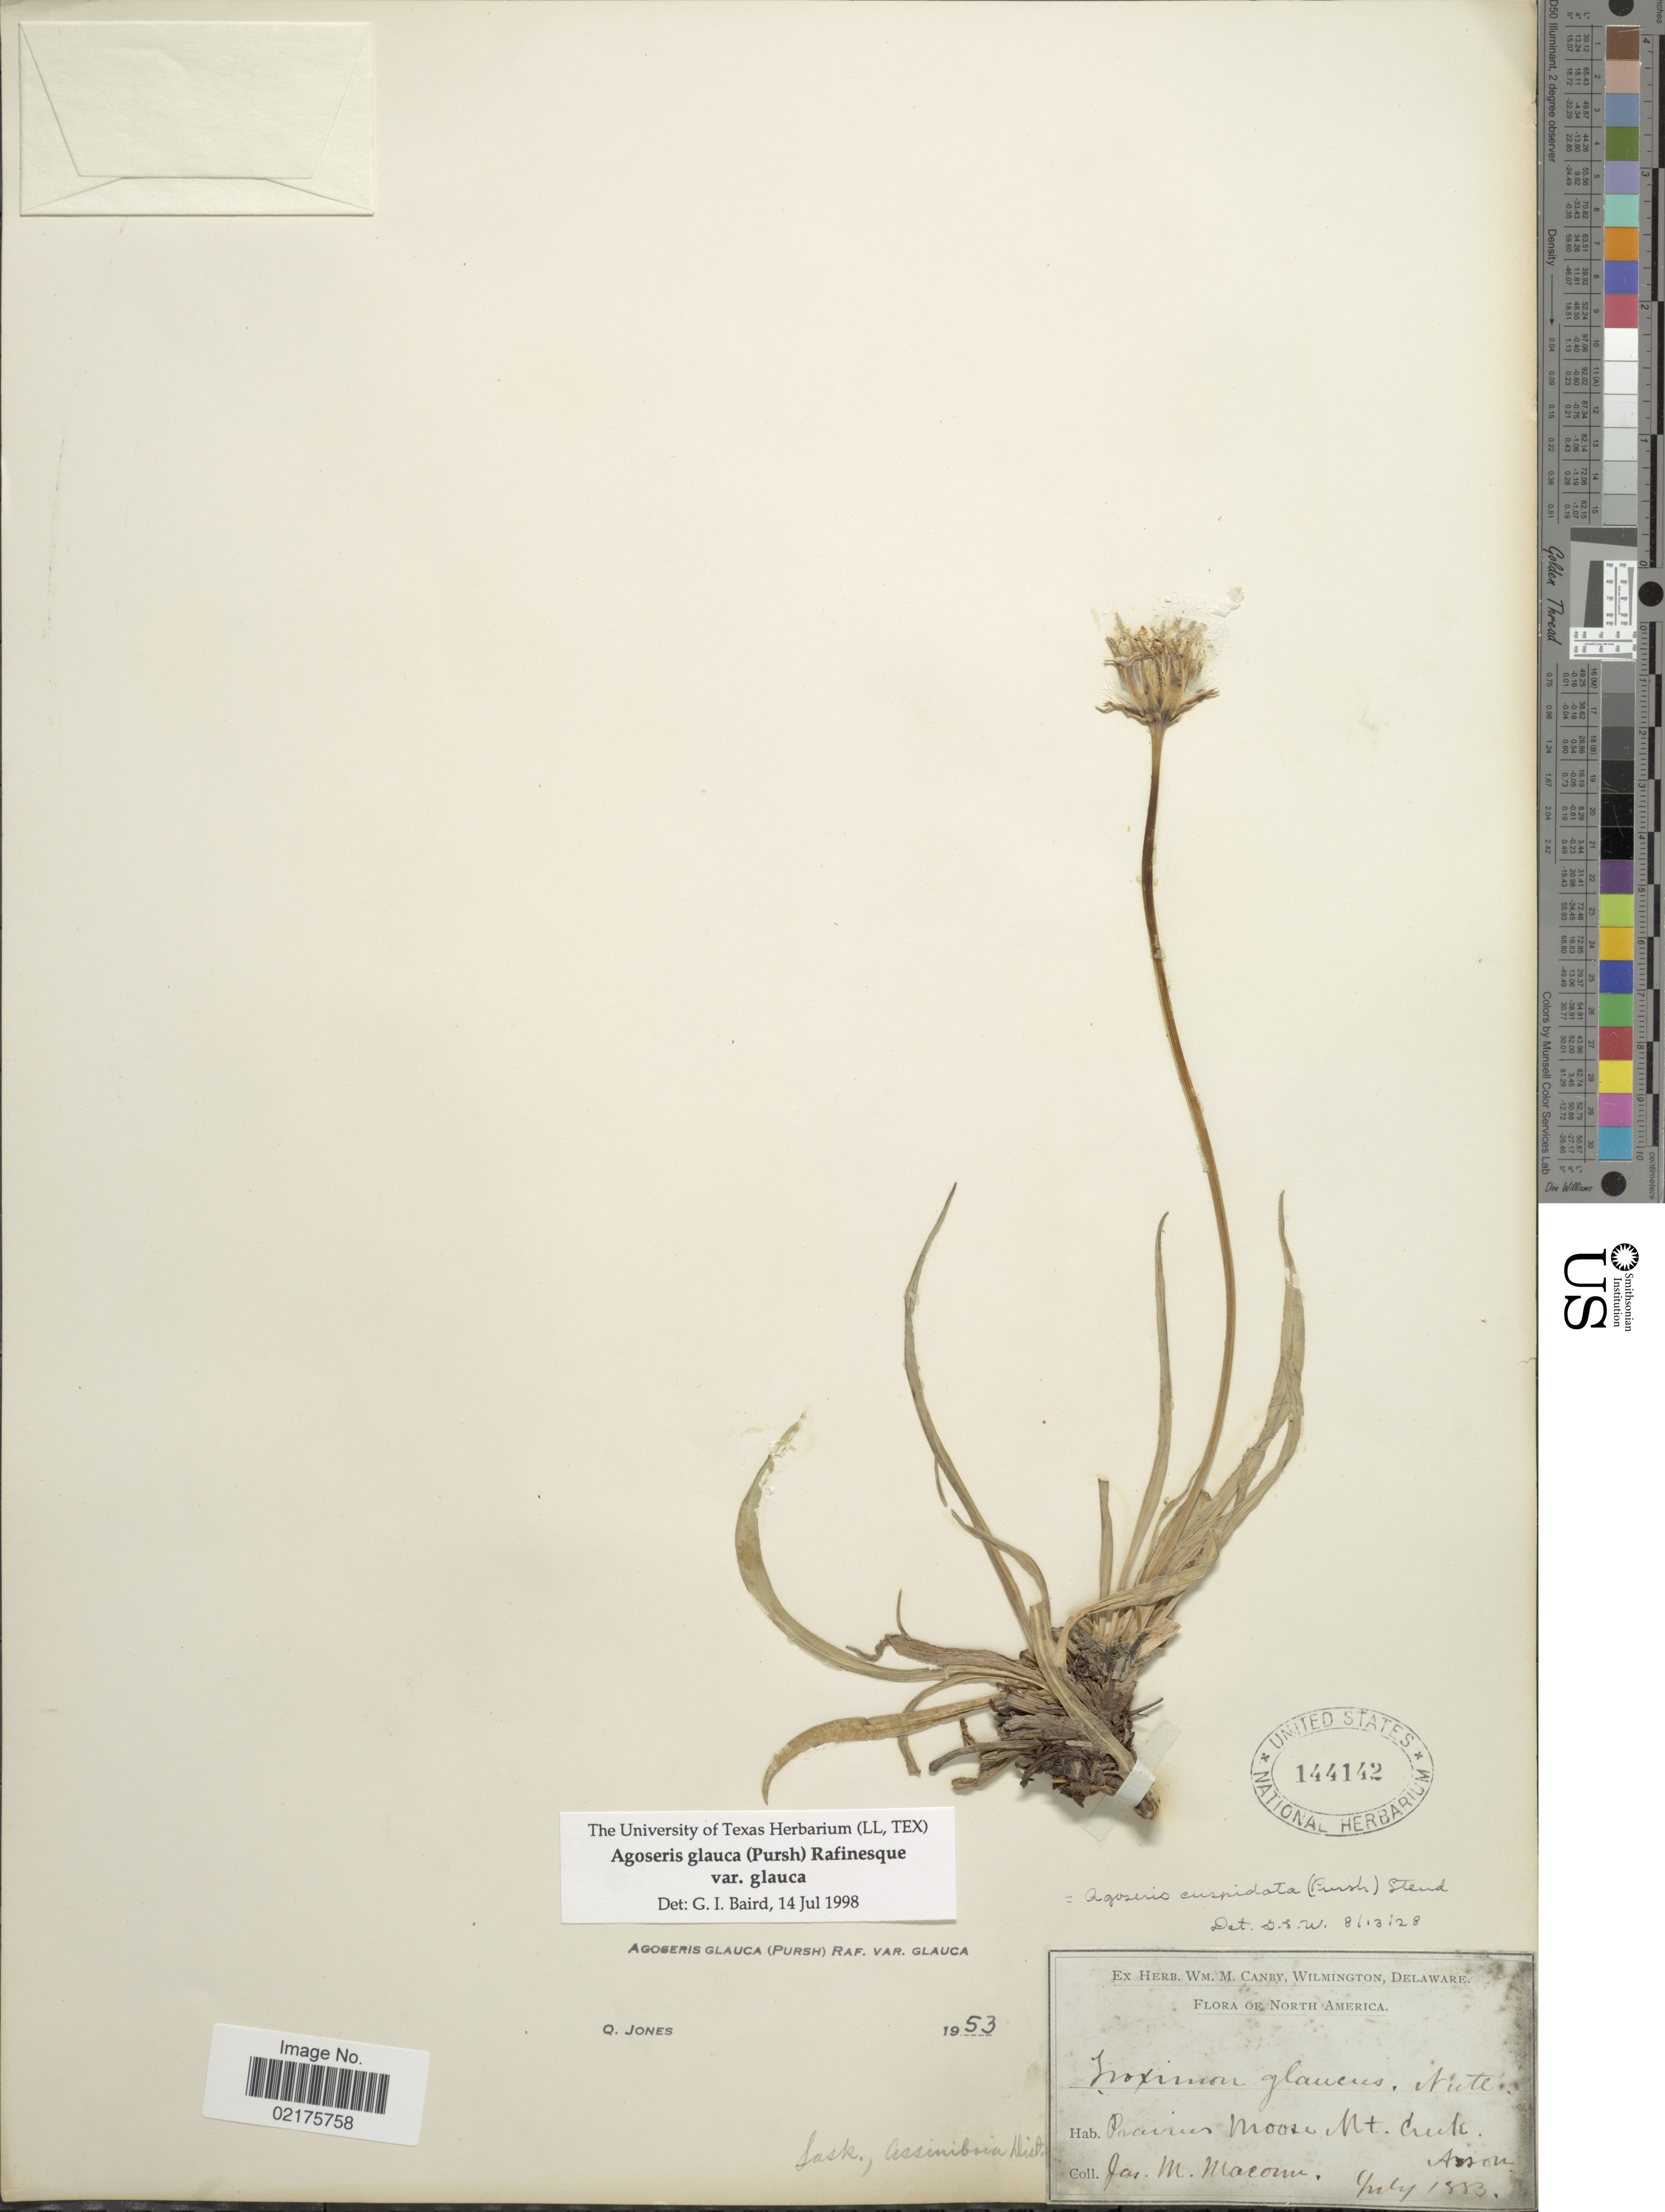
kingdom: Plantae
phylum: Tracheophyta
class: Magnoliopsida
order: Asterales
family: Asteraceae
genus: Agoseris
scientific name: Agoseris glauca var. glauca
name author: (Pursh) Raf.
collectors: J. M. Macoun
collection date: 1883-07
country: Canada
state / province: Saskatchewan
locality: North America, Prairies Moose Mt. Creek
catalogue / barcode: US 144142